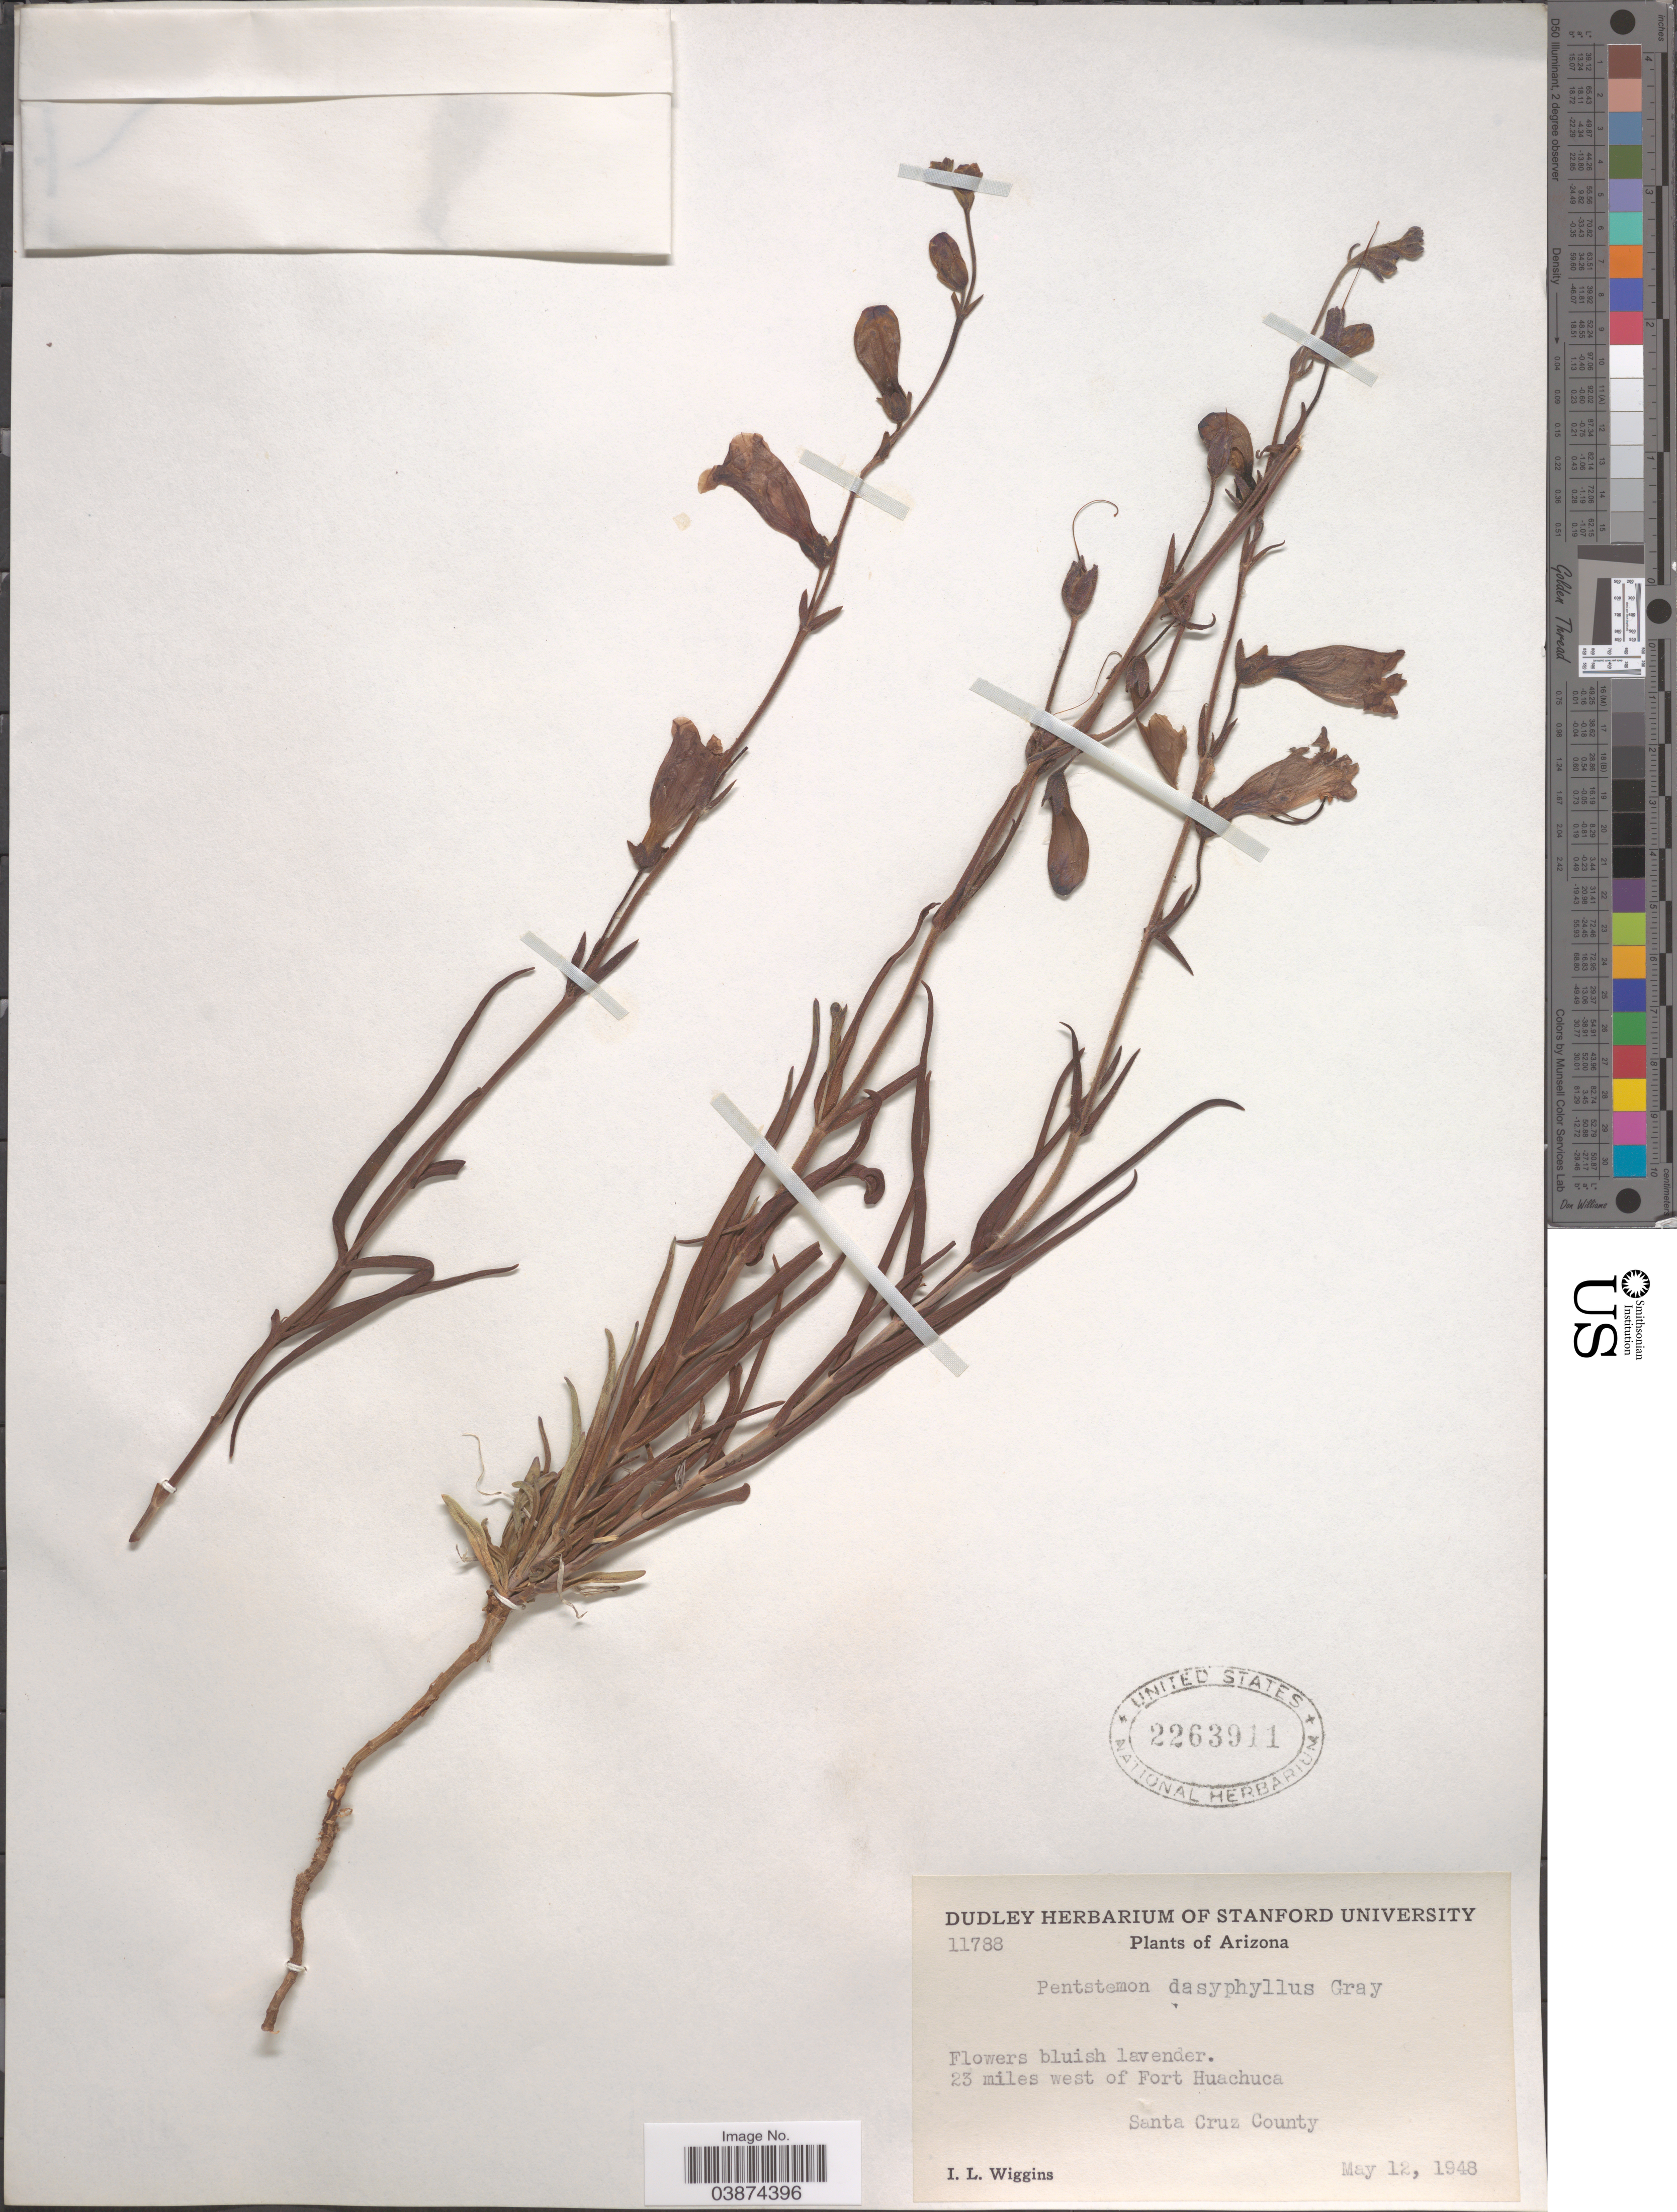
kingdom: Plantae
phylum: Tracheophyta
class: Magnoliopsida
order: Lamiales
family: Plantaginaceae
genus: Penstemon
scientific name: Penstemon dasyphyllus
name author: A. Gray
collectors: I. L. Wiggins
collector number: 11788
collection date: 1948-05-12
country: United States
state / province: Arizona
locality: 23 miles west of Fort Huachuca, Santa Cruz County.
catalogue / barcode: US 2263911